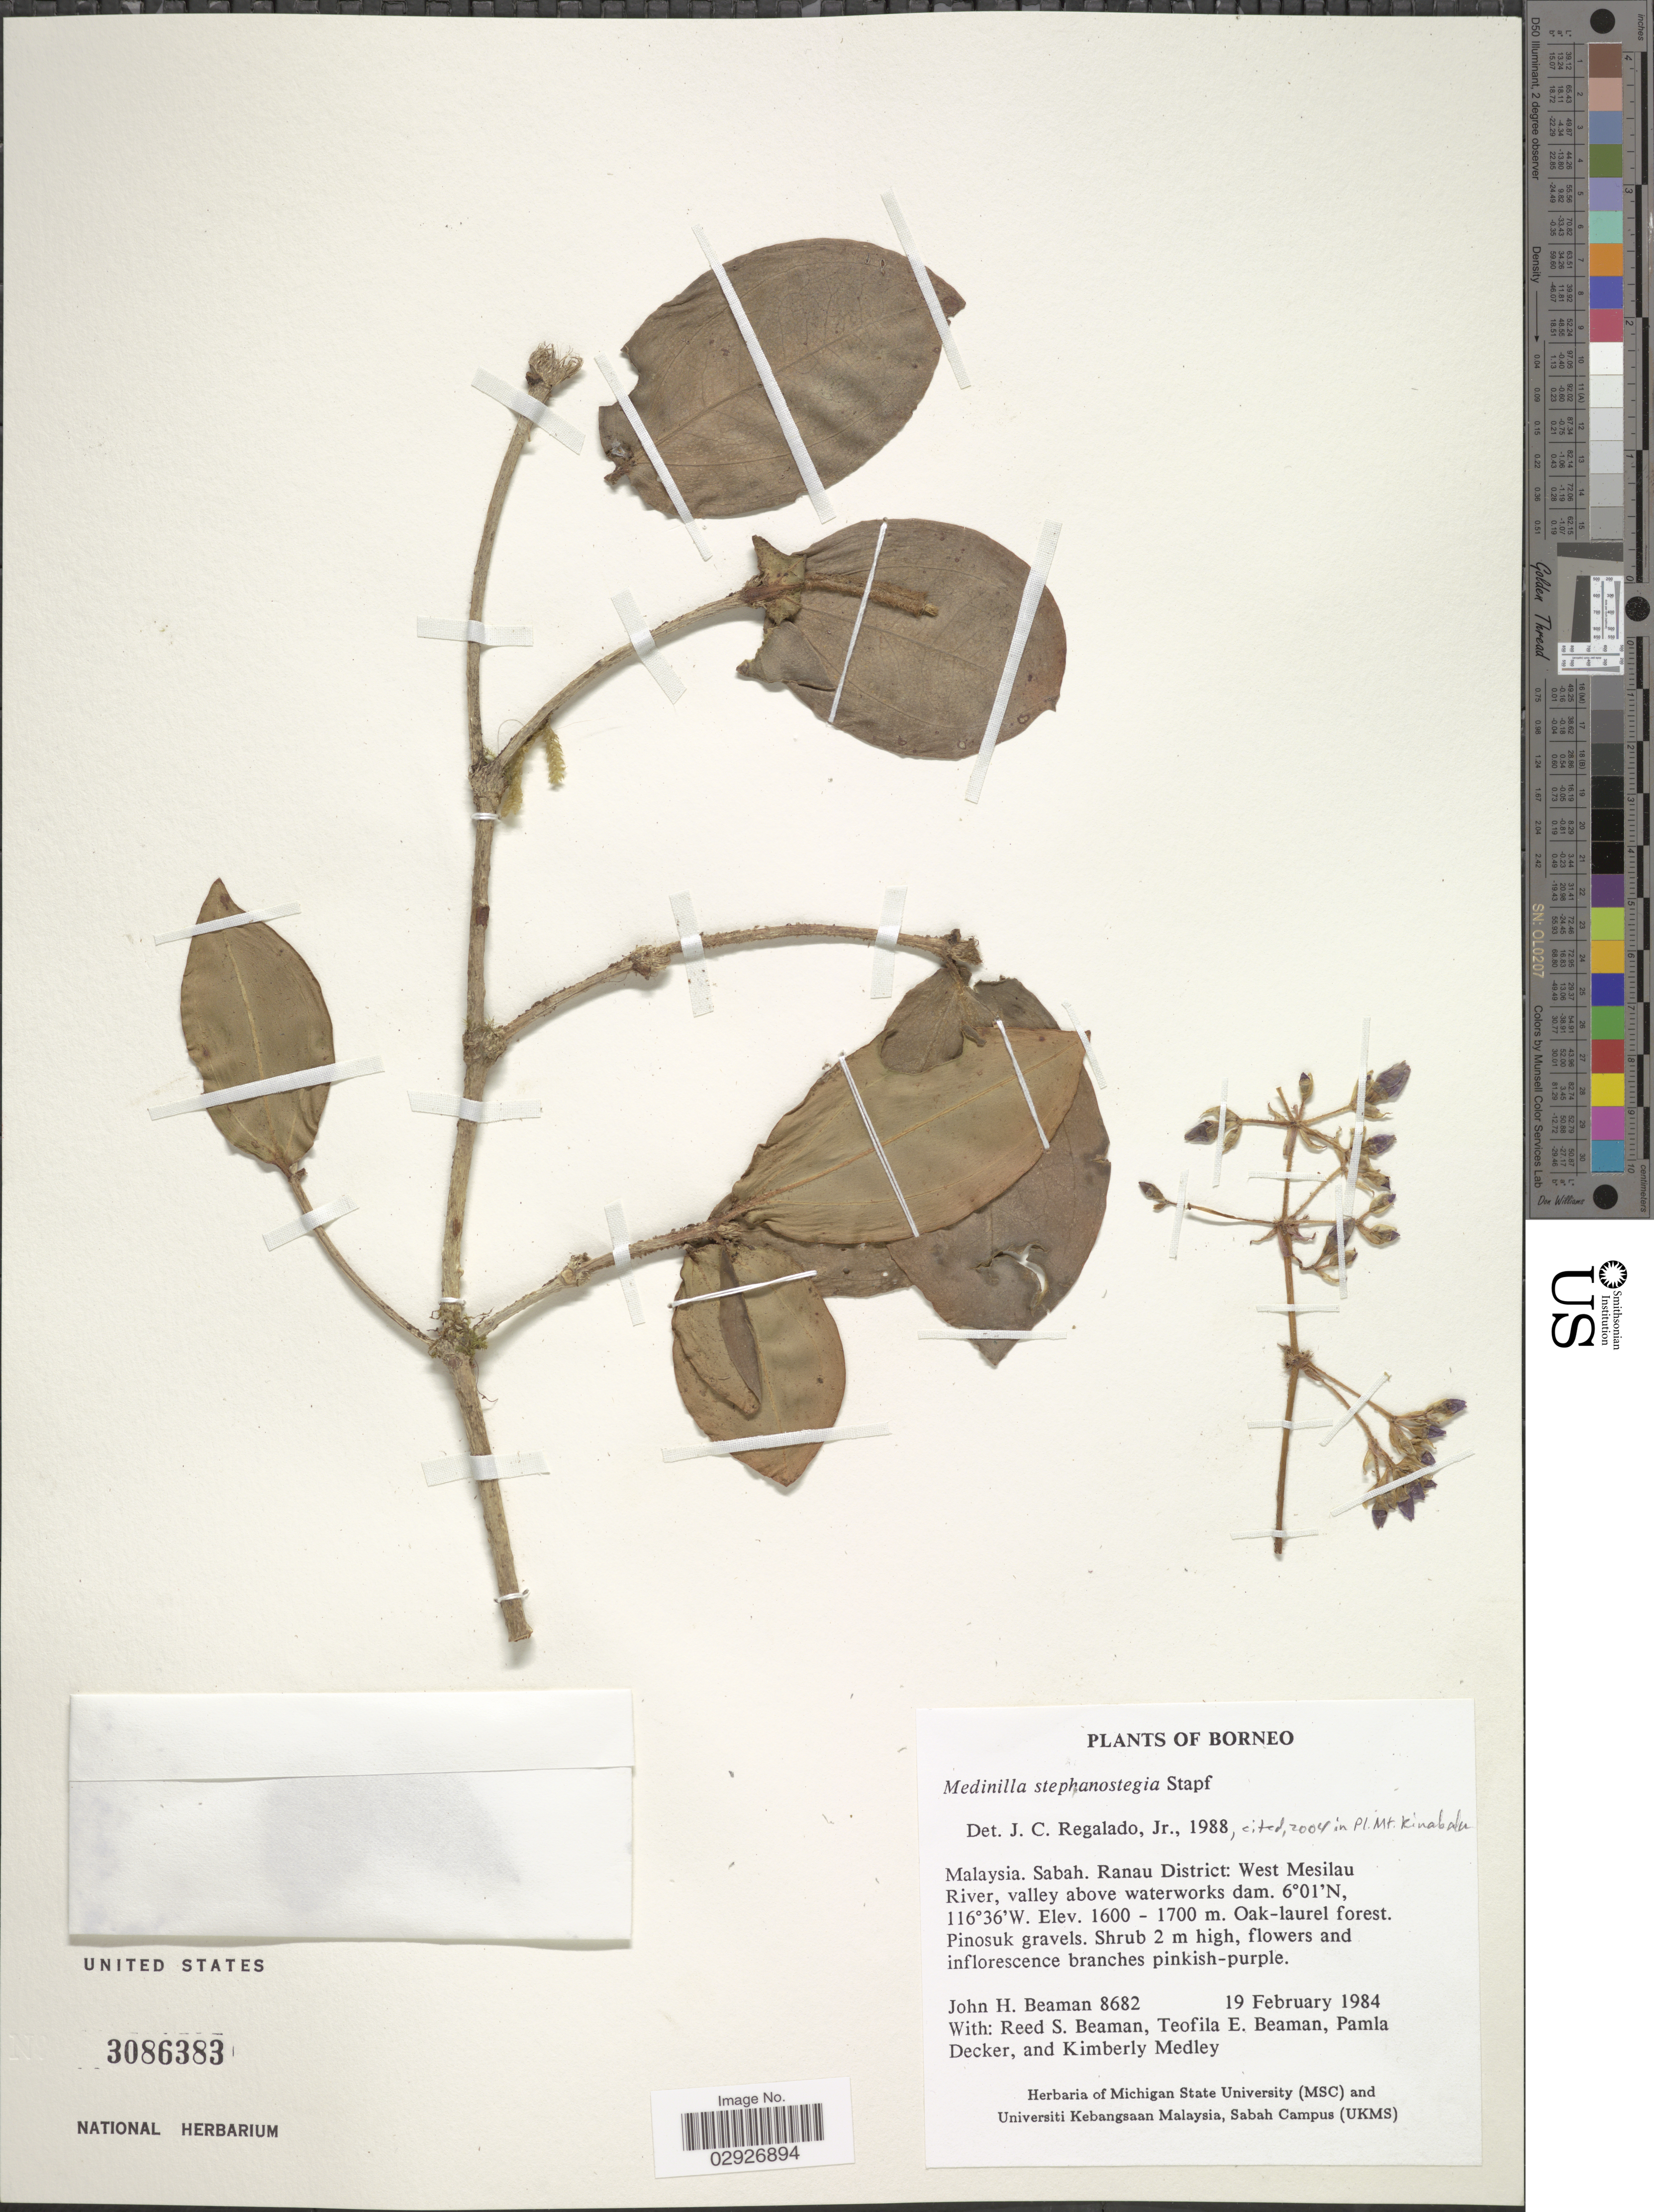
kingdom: Plantae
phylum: Tracheophyta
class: Magnoliopsida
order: Myrtales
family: Melastomataceae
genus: Medinilla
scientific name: Medinilla stephanostegia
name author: Stapf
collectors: J. H. Beaman, R. S. Beaman, T. E. Beaman, P. Decker & K. Medley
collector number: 8682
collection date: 1984-02-19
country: Malaysia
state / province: Sabah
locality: Borneo. Ranau District: West Mesilau River, valley above waterworks dam.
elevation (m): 1600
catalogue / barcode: US 3086383